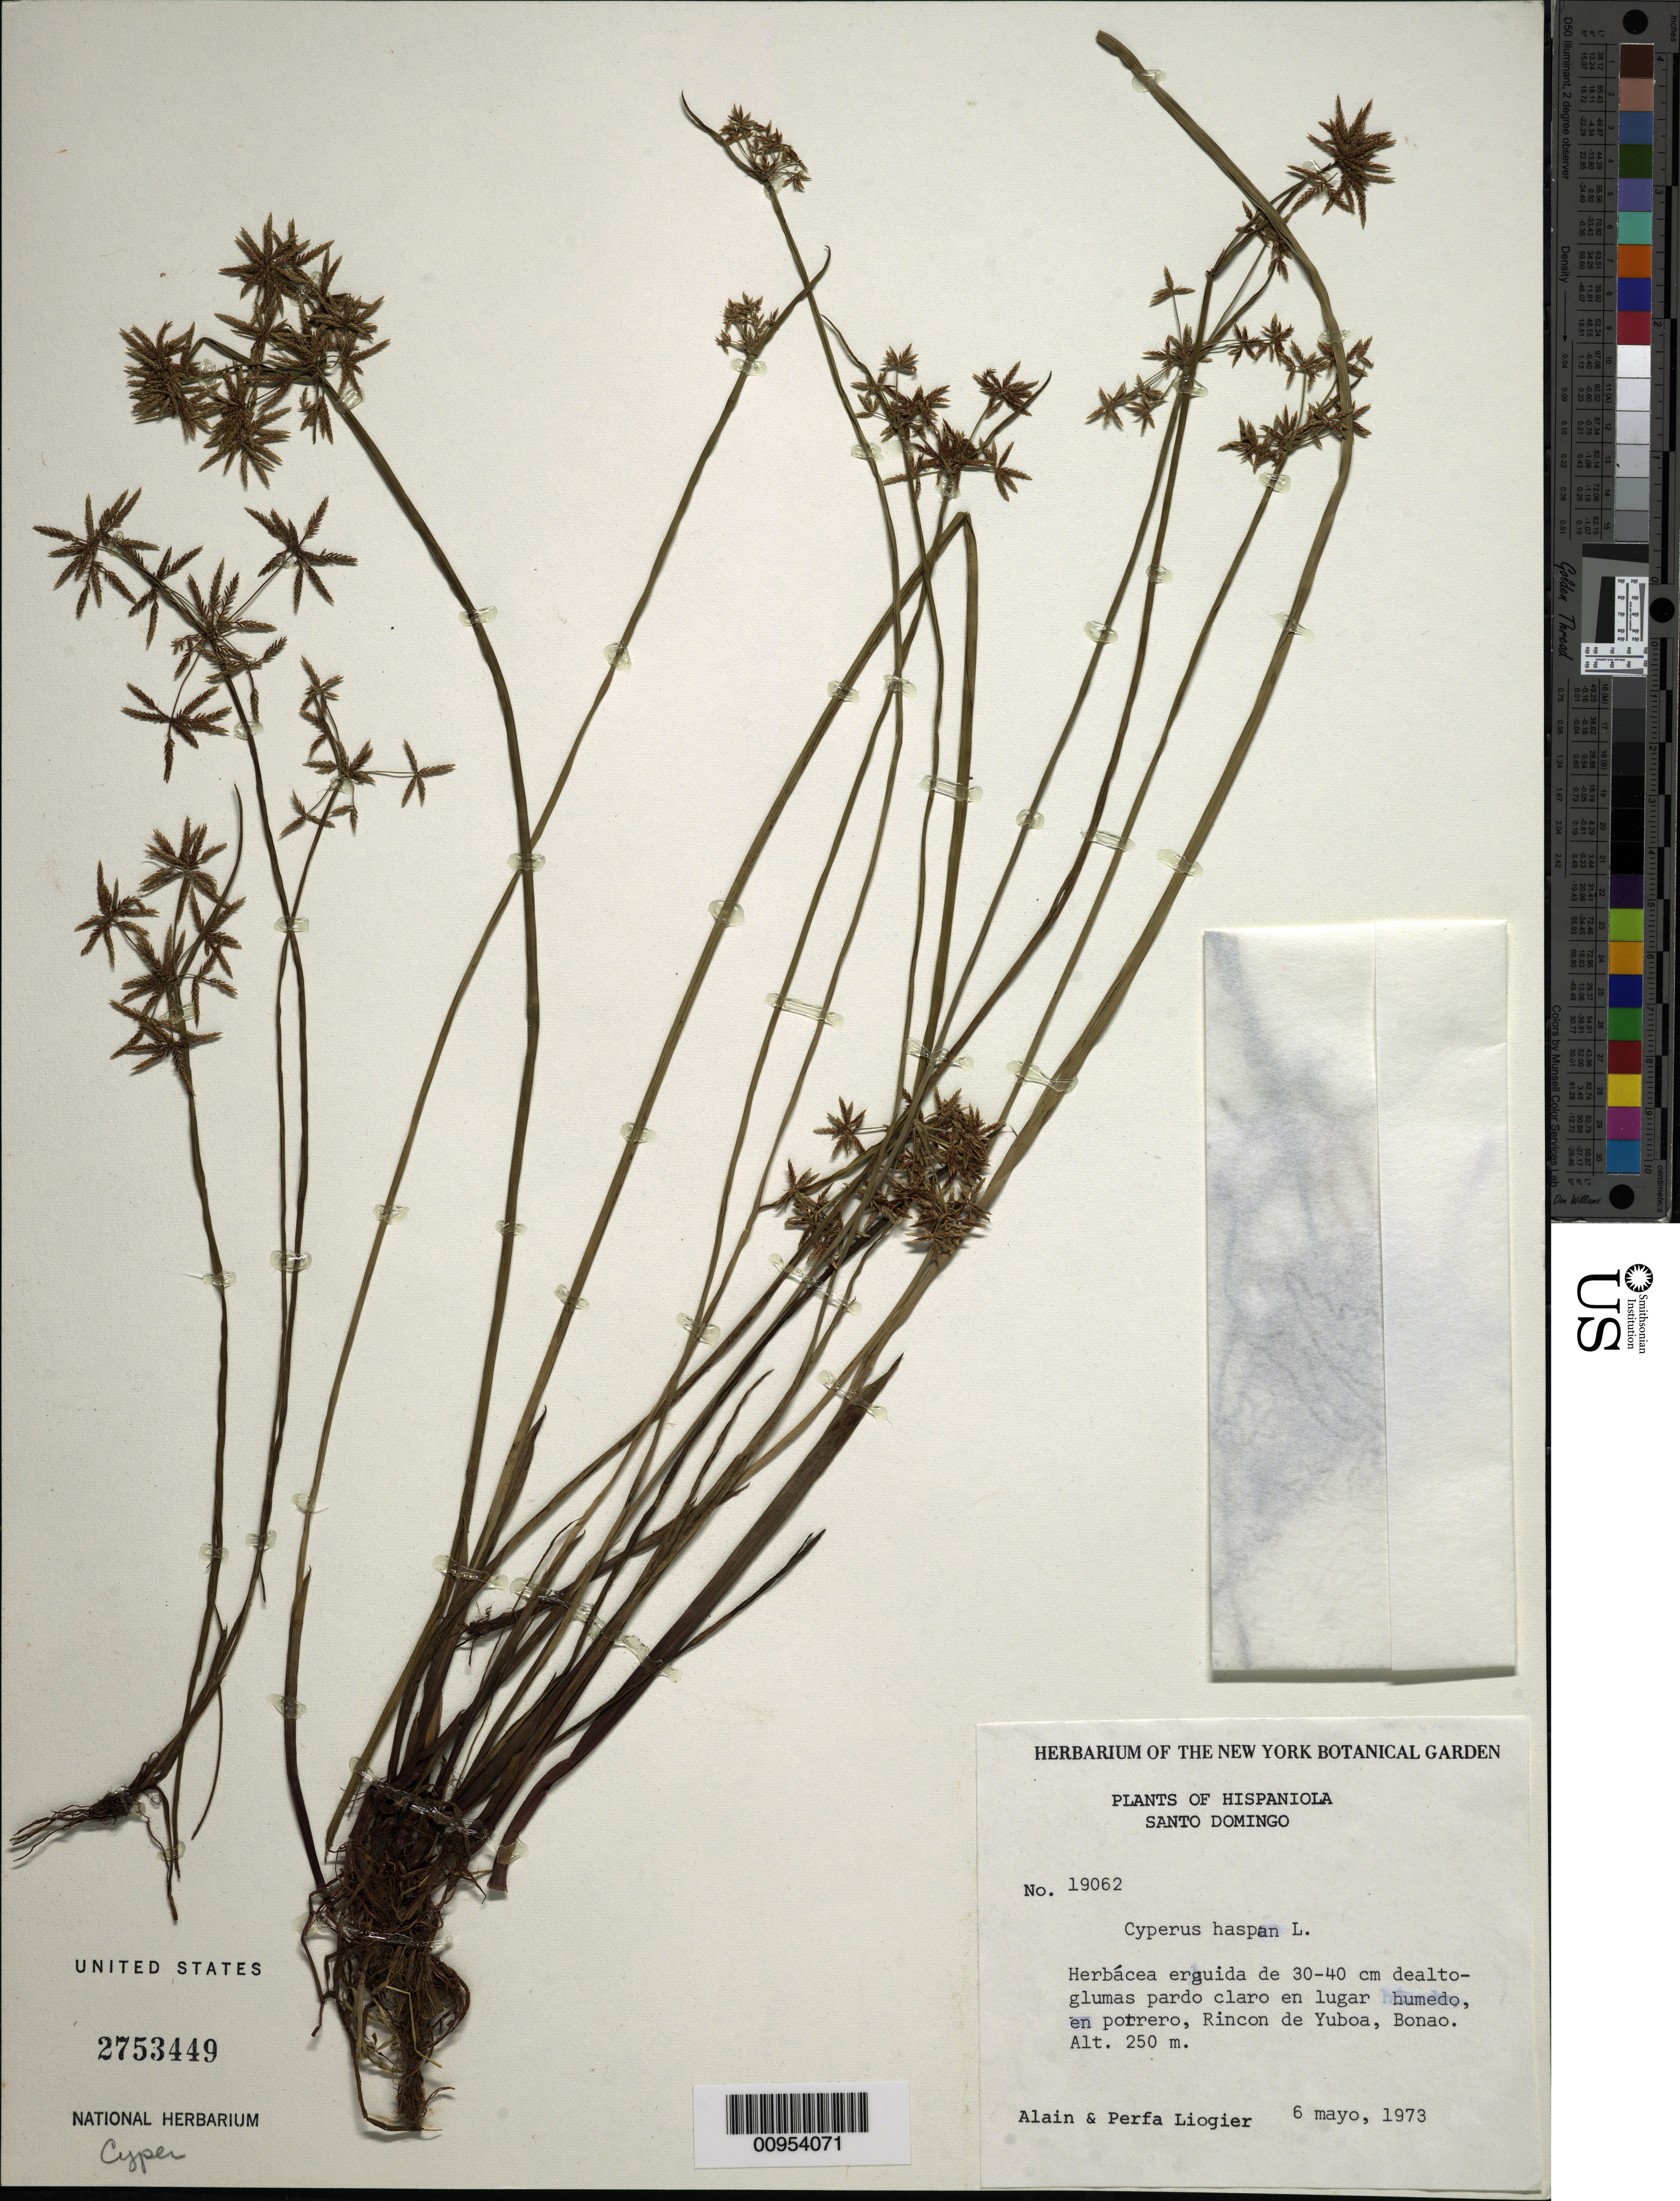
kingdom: Plantae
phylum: Tracheophyta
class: Liliopsida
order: Poales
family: Cyperaceae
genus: Cyperus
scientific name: Cyperus haspan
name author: L.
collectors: A. H. Liogier & M. P. Liogier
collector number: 19062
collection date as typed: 06 May 1973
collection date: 1973-05-06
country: Dominican Republic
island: Hispaniola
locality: En porrero, Rincon de Yuboa, Bonao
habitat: En lugar humedo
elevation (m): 250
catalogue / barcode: US 2753449